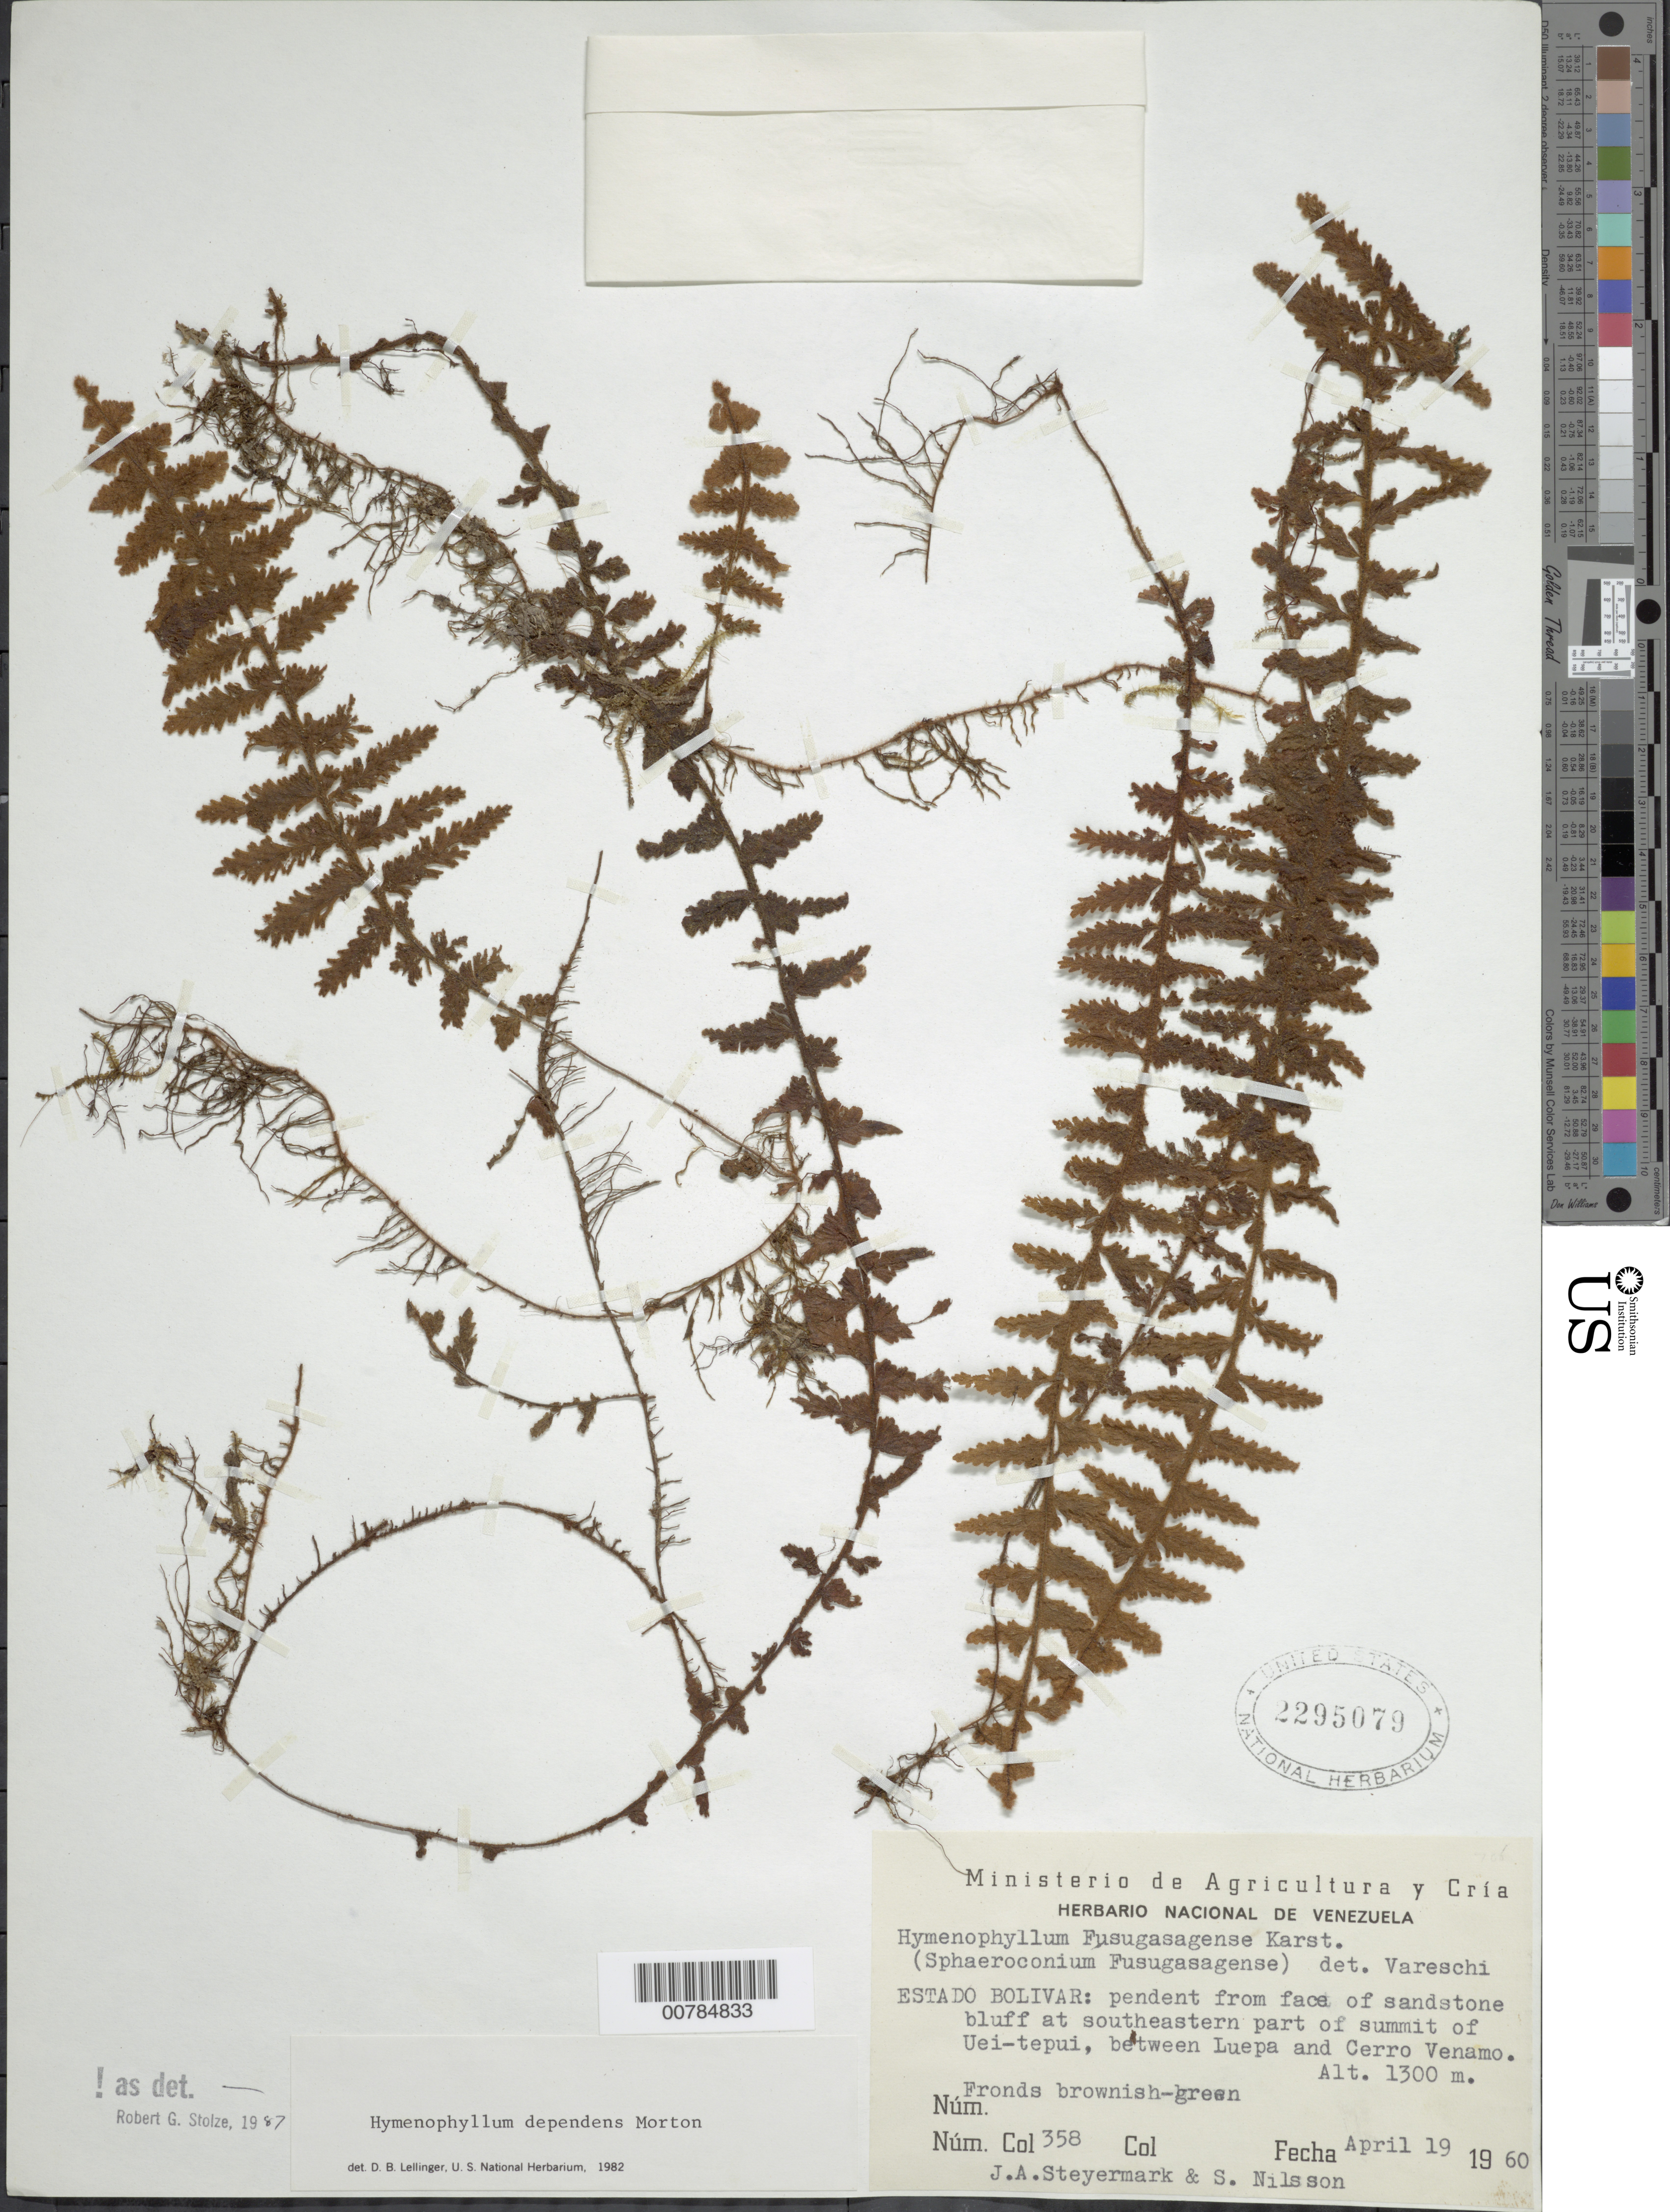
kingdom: Plantae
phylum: Tracheophyta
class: Polypodiopsida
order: Hymenophyllales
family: Hymenophyllaceae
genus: Hymenophyllum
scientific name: Hymenophyllum dependens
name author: C.V. Morton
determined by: Stolze, R. G.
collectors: J. Steyermark & S. Nilsson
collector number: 60 358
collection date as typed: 19-Apr-60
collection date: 1960-04-19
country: Venezuela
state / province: Bolívar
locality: Uei-tepuí, between Luepa and Cerro Venamo, SE summit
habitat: Face of sandstone bluff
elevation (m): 1300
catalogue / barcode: US 2295079